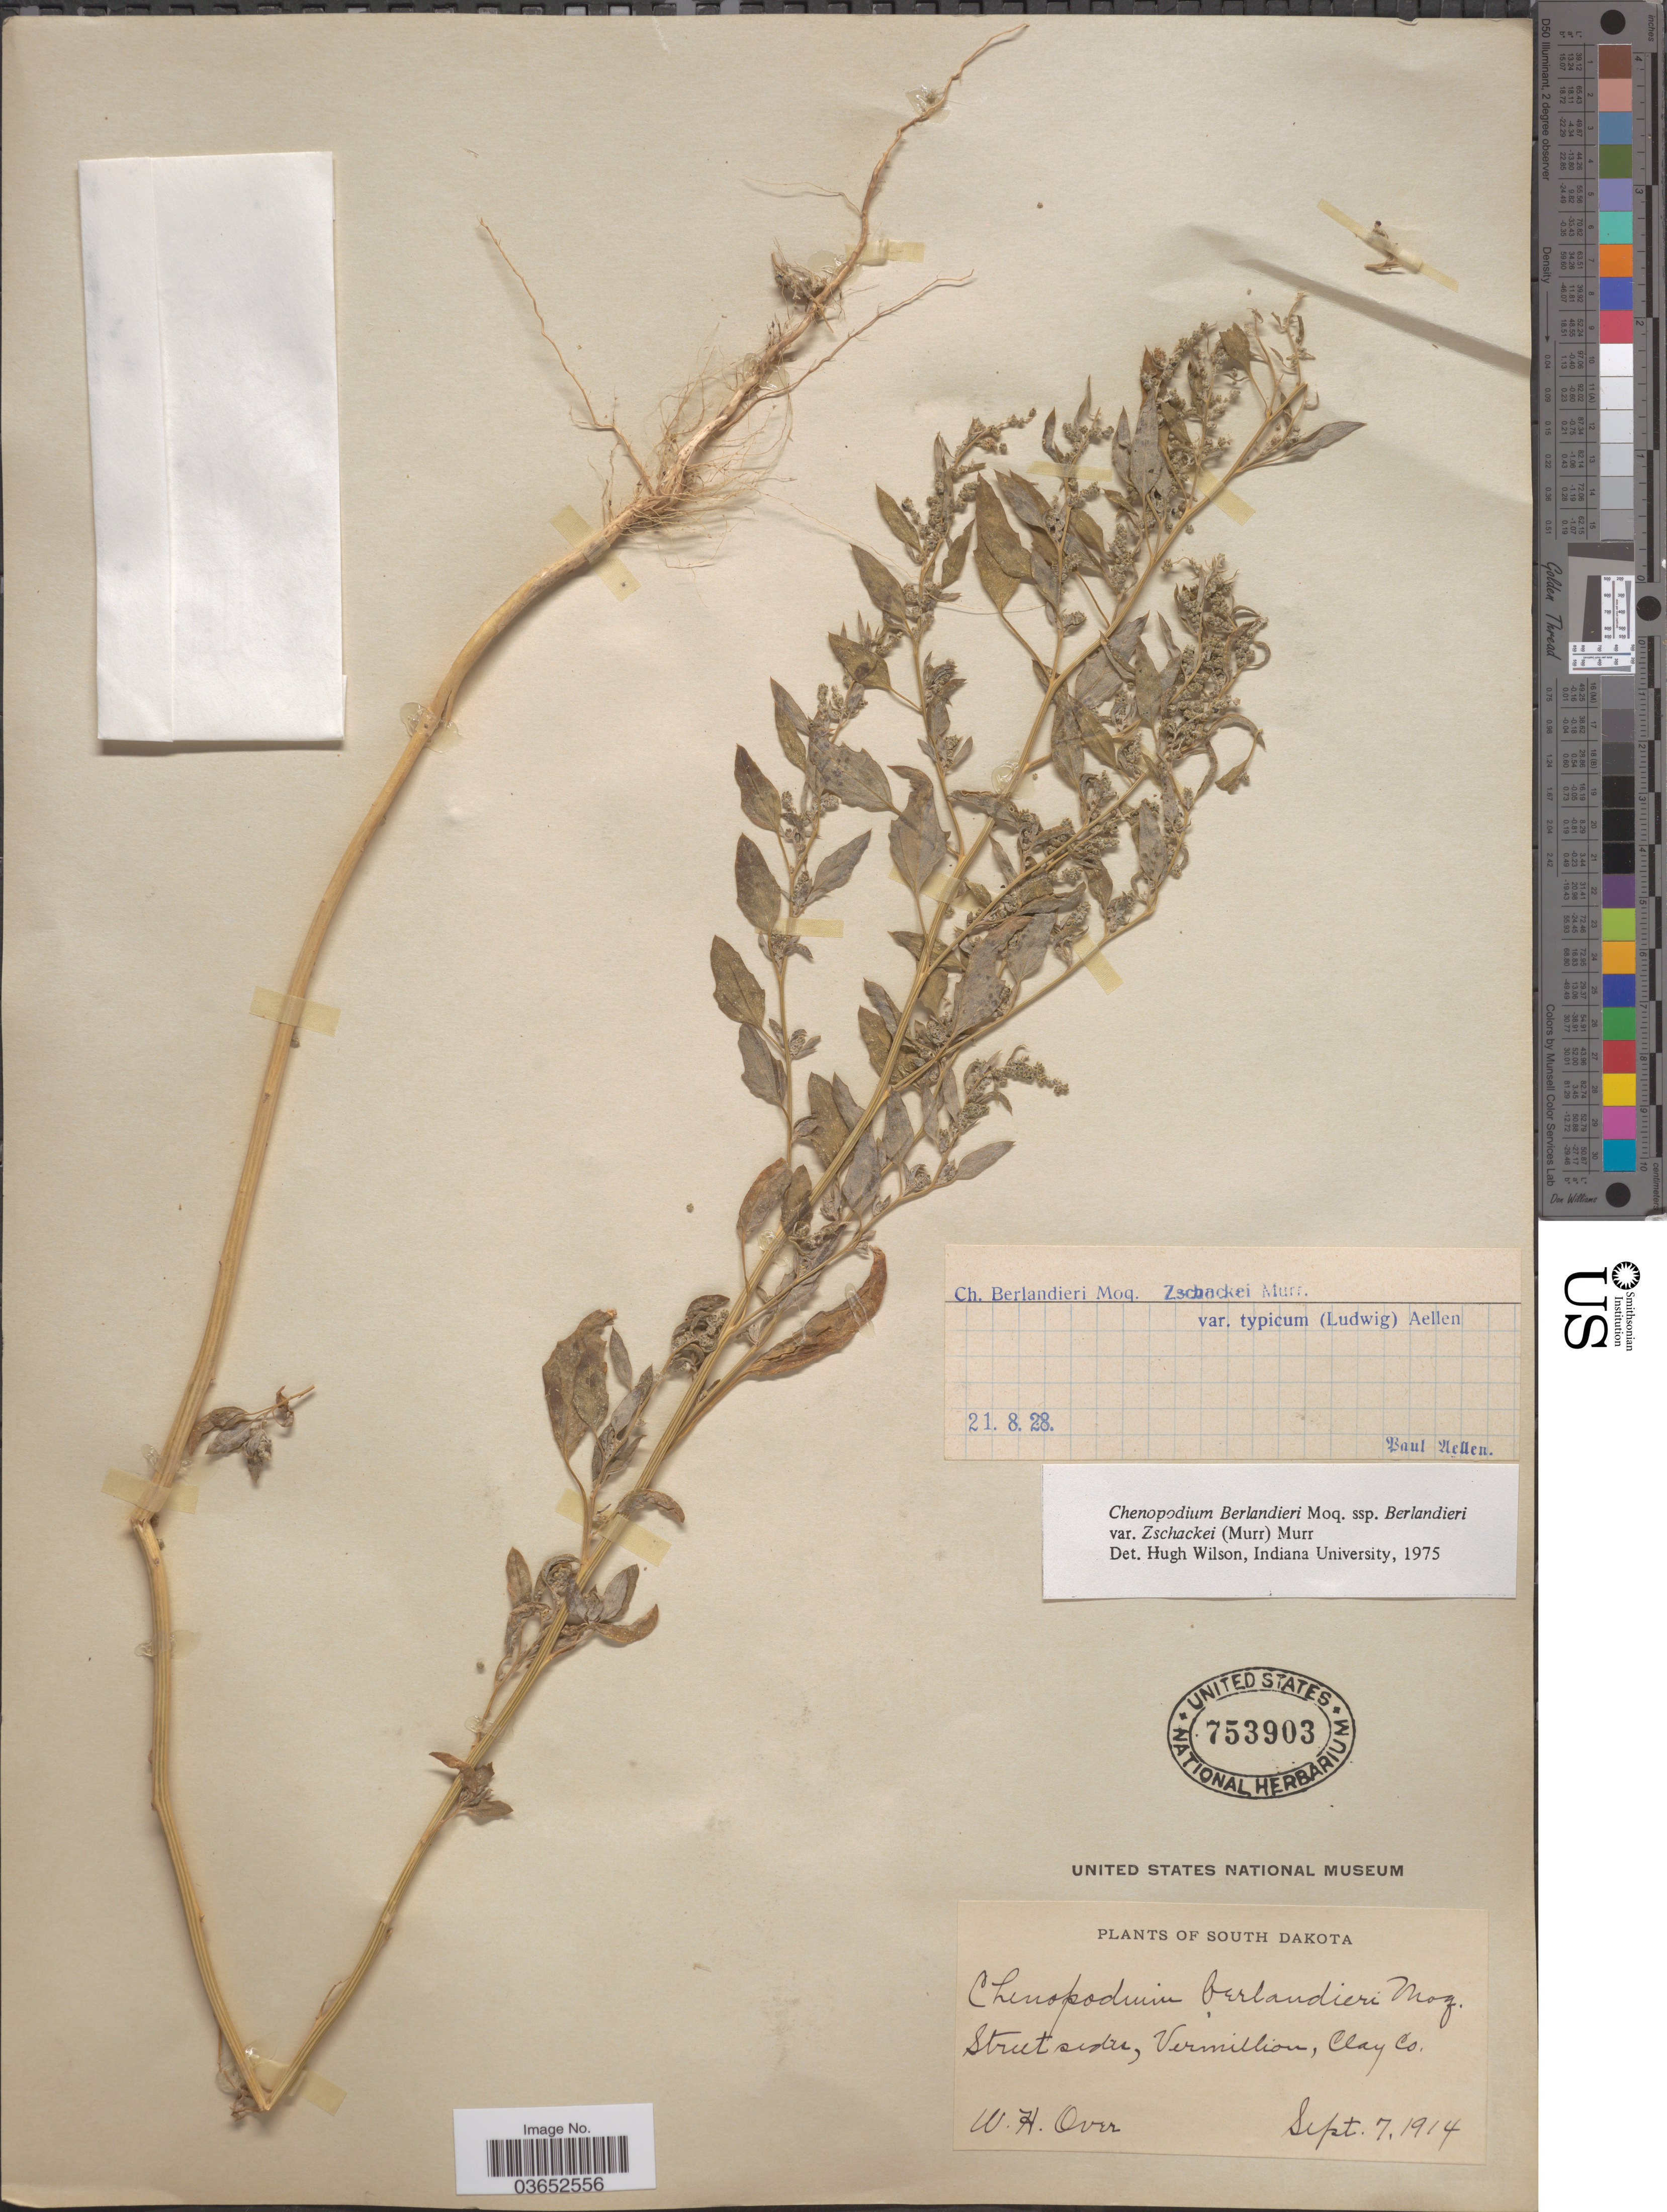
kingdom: Plantae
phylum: Tracheophyta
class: Magnoliopsida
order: Caryophyllales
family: Amaranthaceae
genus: Chenopodium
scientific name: Chenopodium berlandieri var. typicum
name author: A. Ludw. ex Graebn.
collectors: W. Over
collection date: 1914-09-07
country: United States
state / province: South Dakota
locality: Street sides, Vermillion, Clay Co.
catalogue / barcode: US 753903